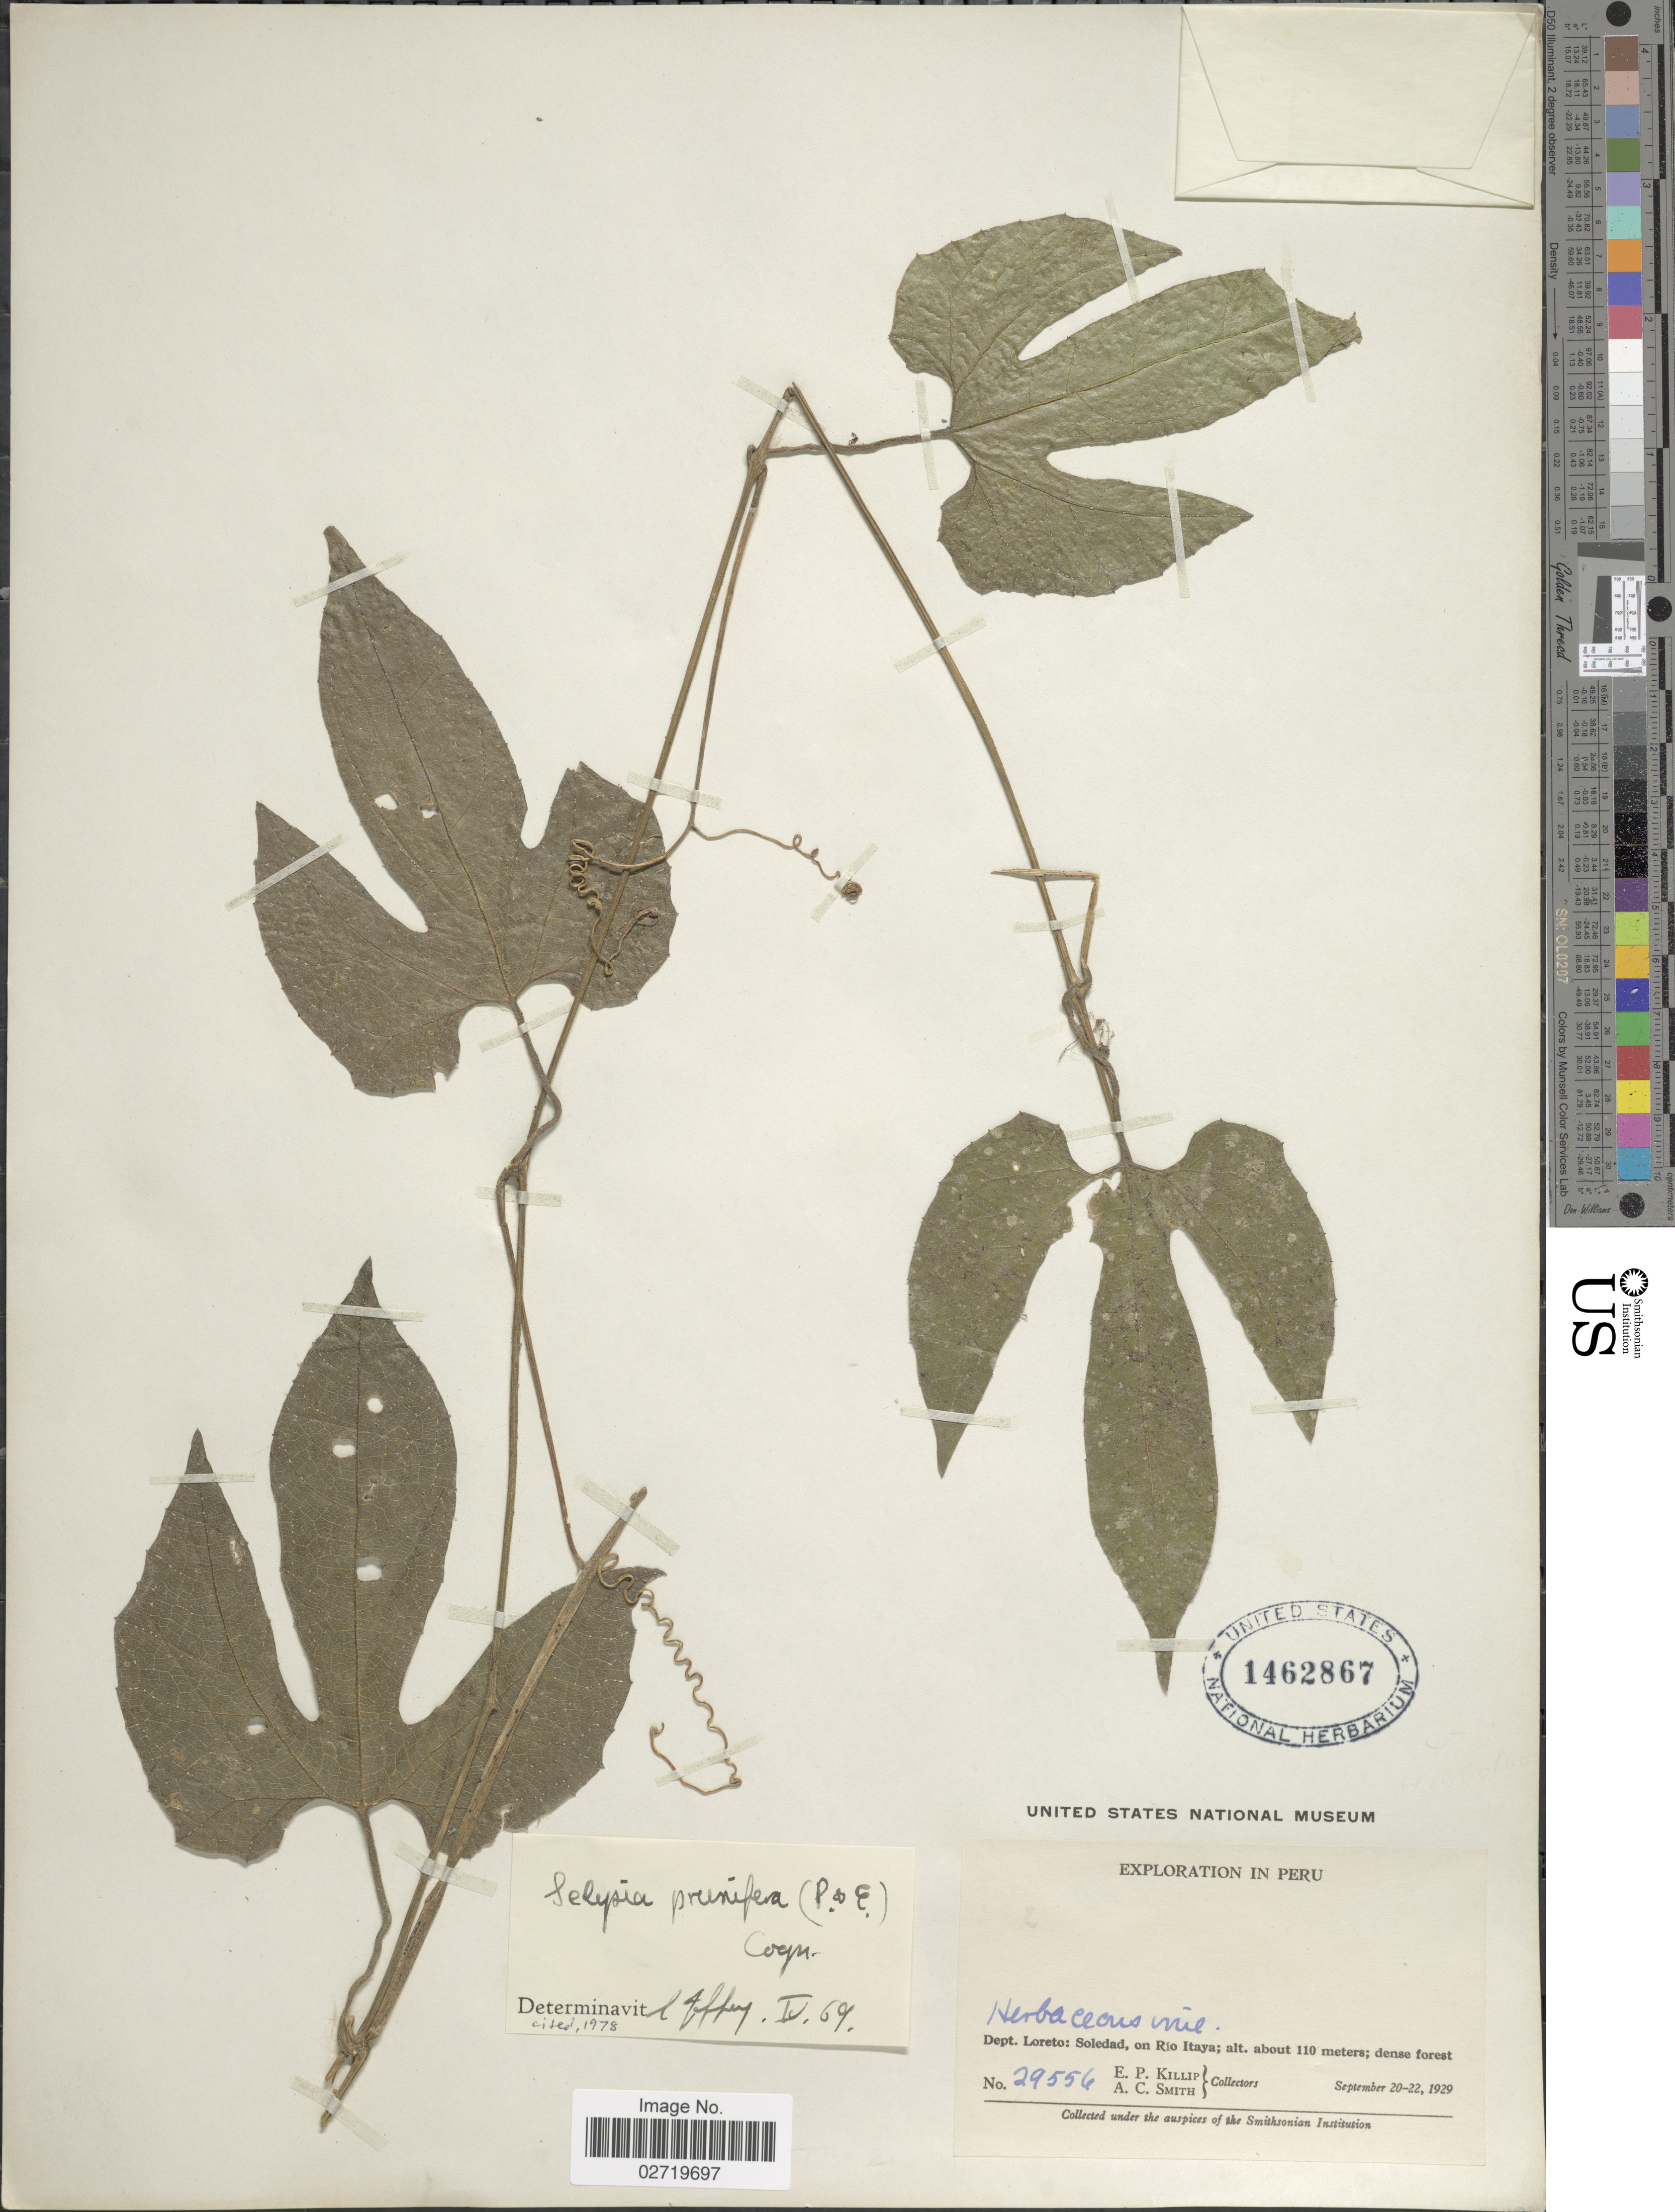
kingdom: Plantae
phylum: Tracheophyta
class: Magnoliopsida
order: Cucurbitales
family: Cucurbitaceae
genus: Selysia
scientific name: Selysia prunifera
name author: (Poepp. & Endl.) Cogn.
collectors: E. P. Killip & A. C. Smith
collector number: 29556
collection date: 1929-09-20/1929-09-22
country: Peru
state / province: Loreto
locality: Dept. Loreto: Soledad, on Río Itaya.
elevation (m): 110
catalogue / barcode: US 1462867